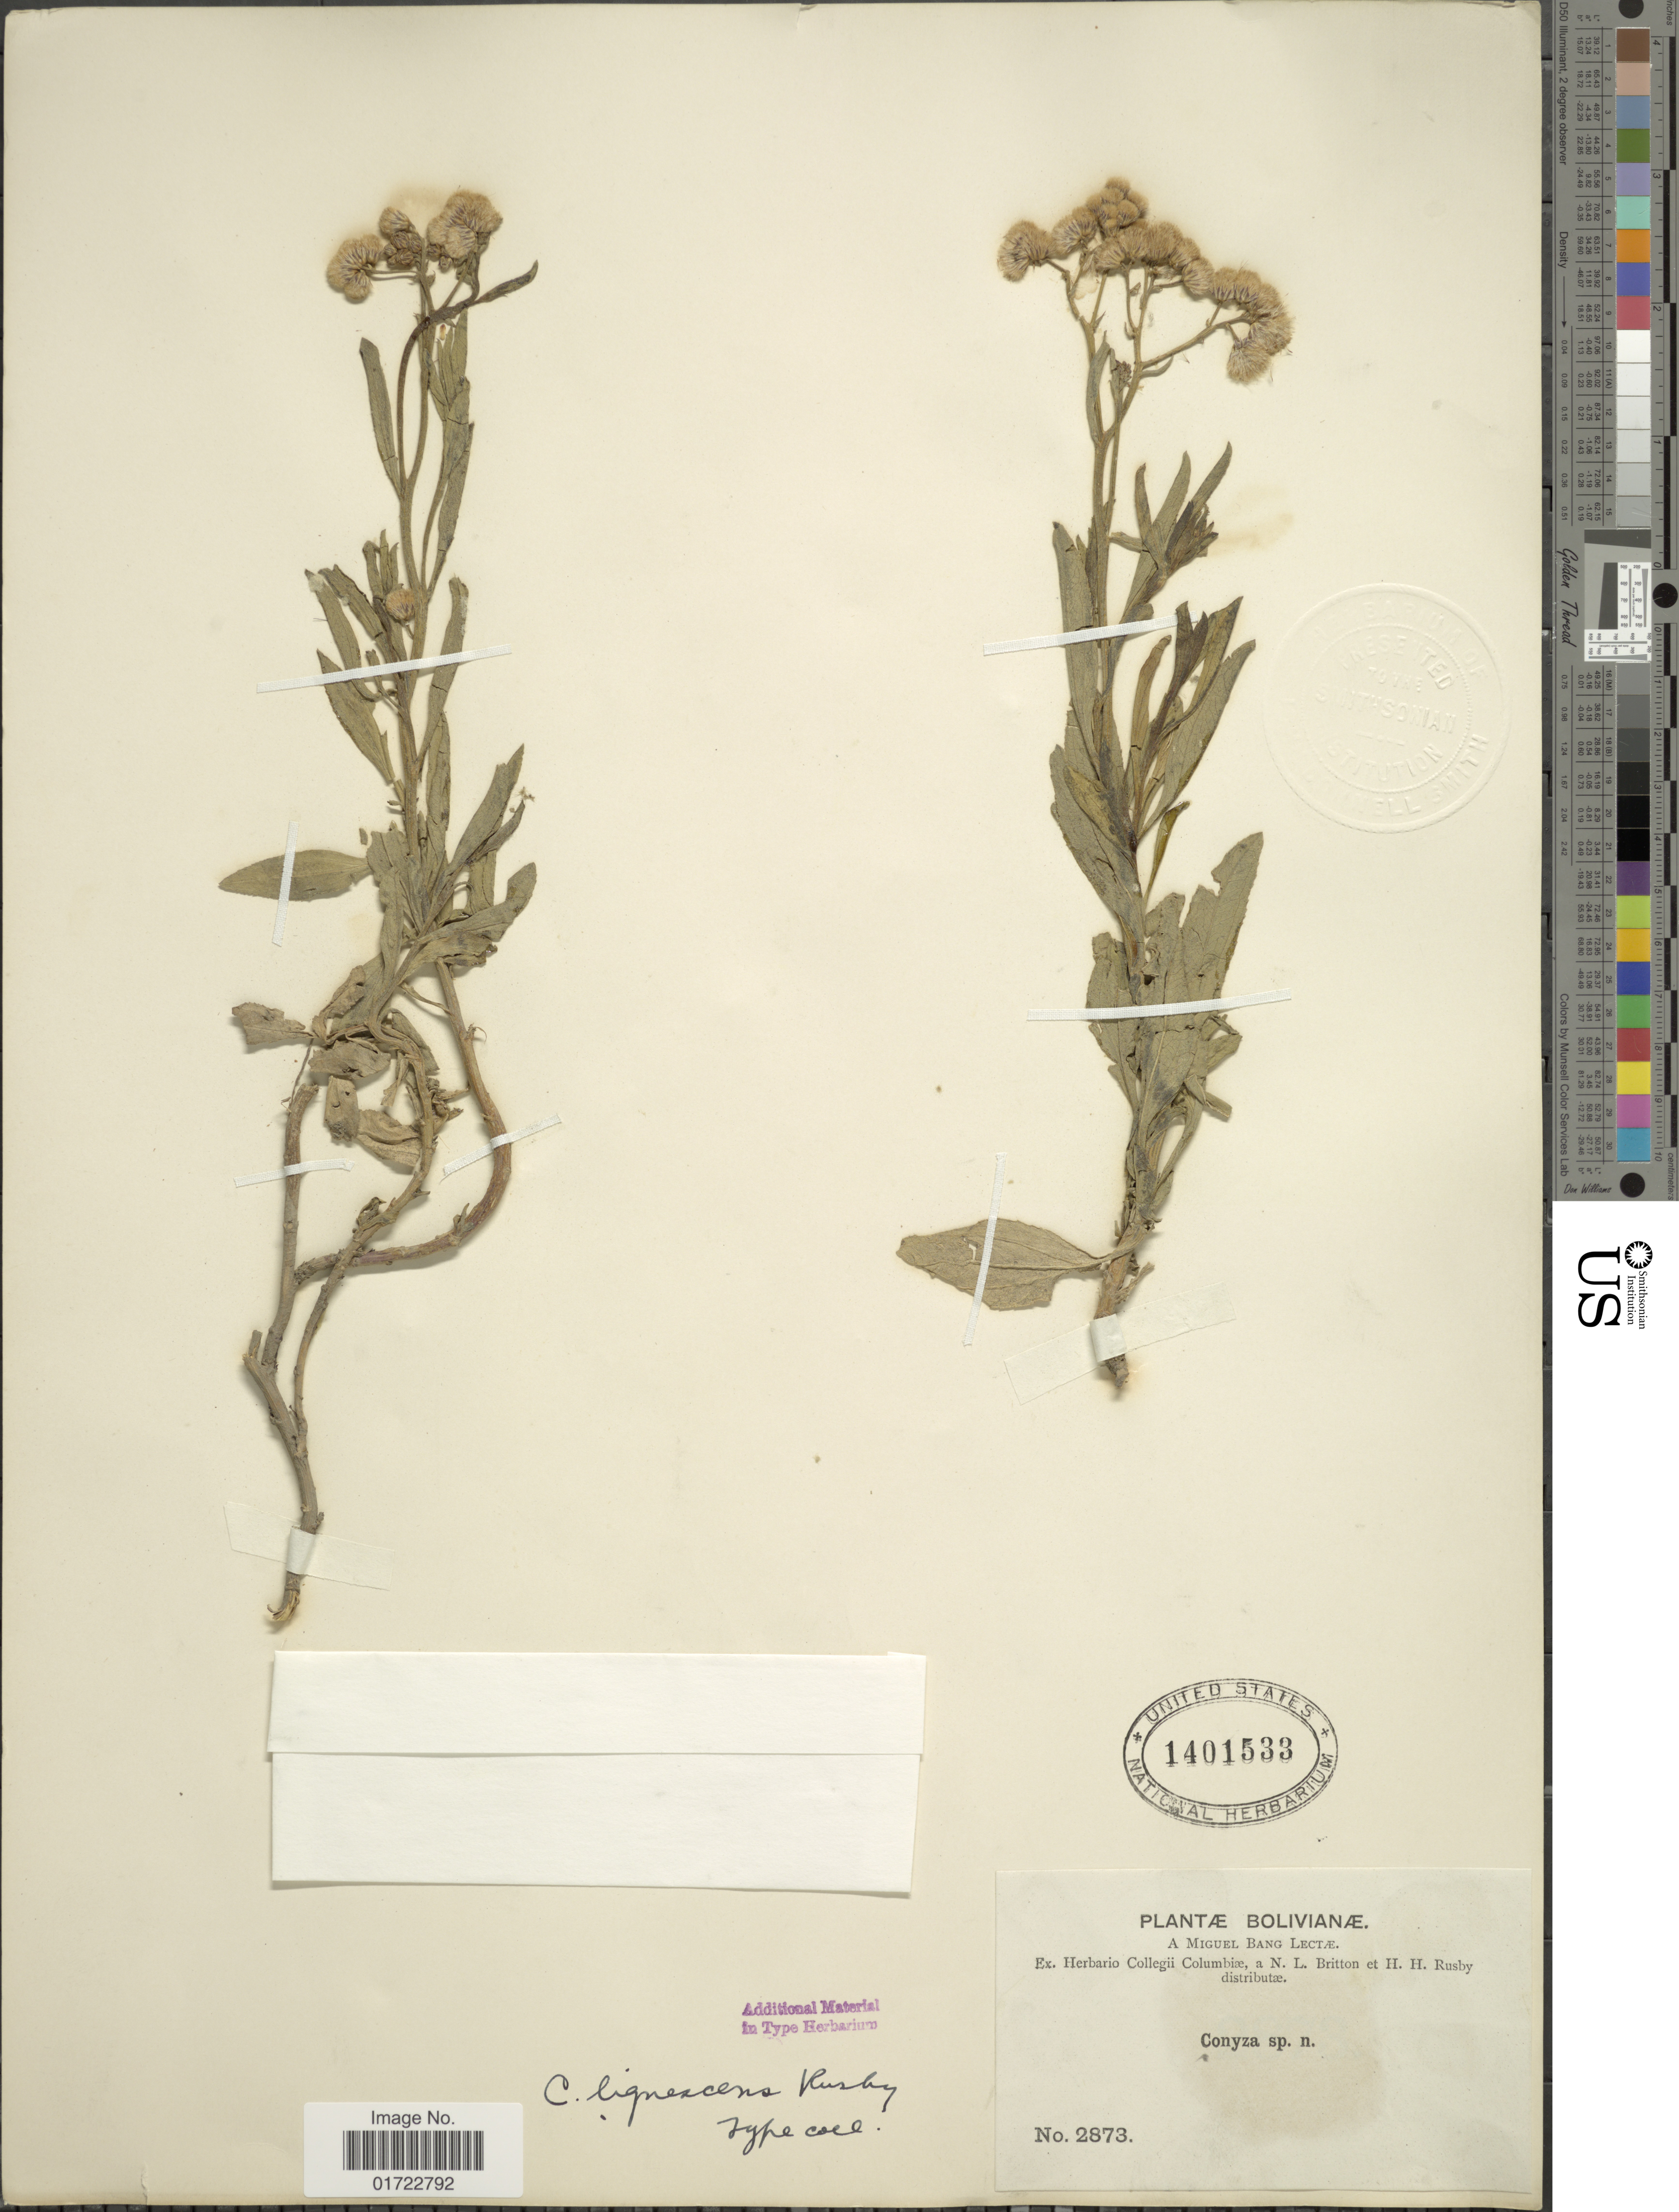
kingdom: Plantae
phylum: Tracheophyta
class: Magnoliopsida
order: Asterales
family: Asteraceae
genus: Baccharis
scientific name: Baccharis lignescens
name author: Rusby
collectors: M. Bang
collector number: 2873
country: Bolivia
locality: Bolivianæ.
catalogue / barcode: US 1401533